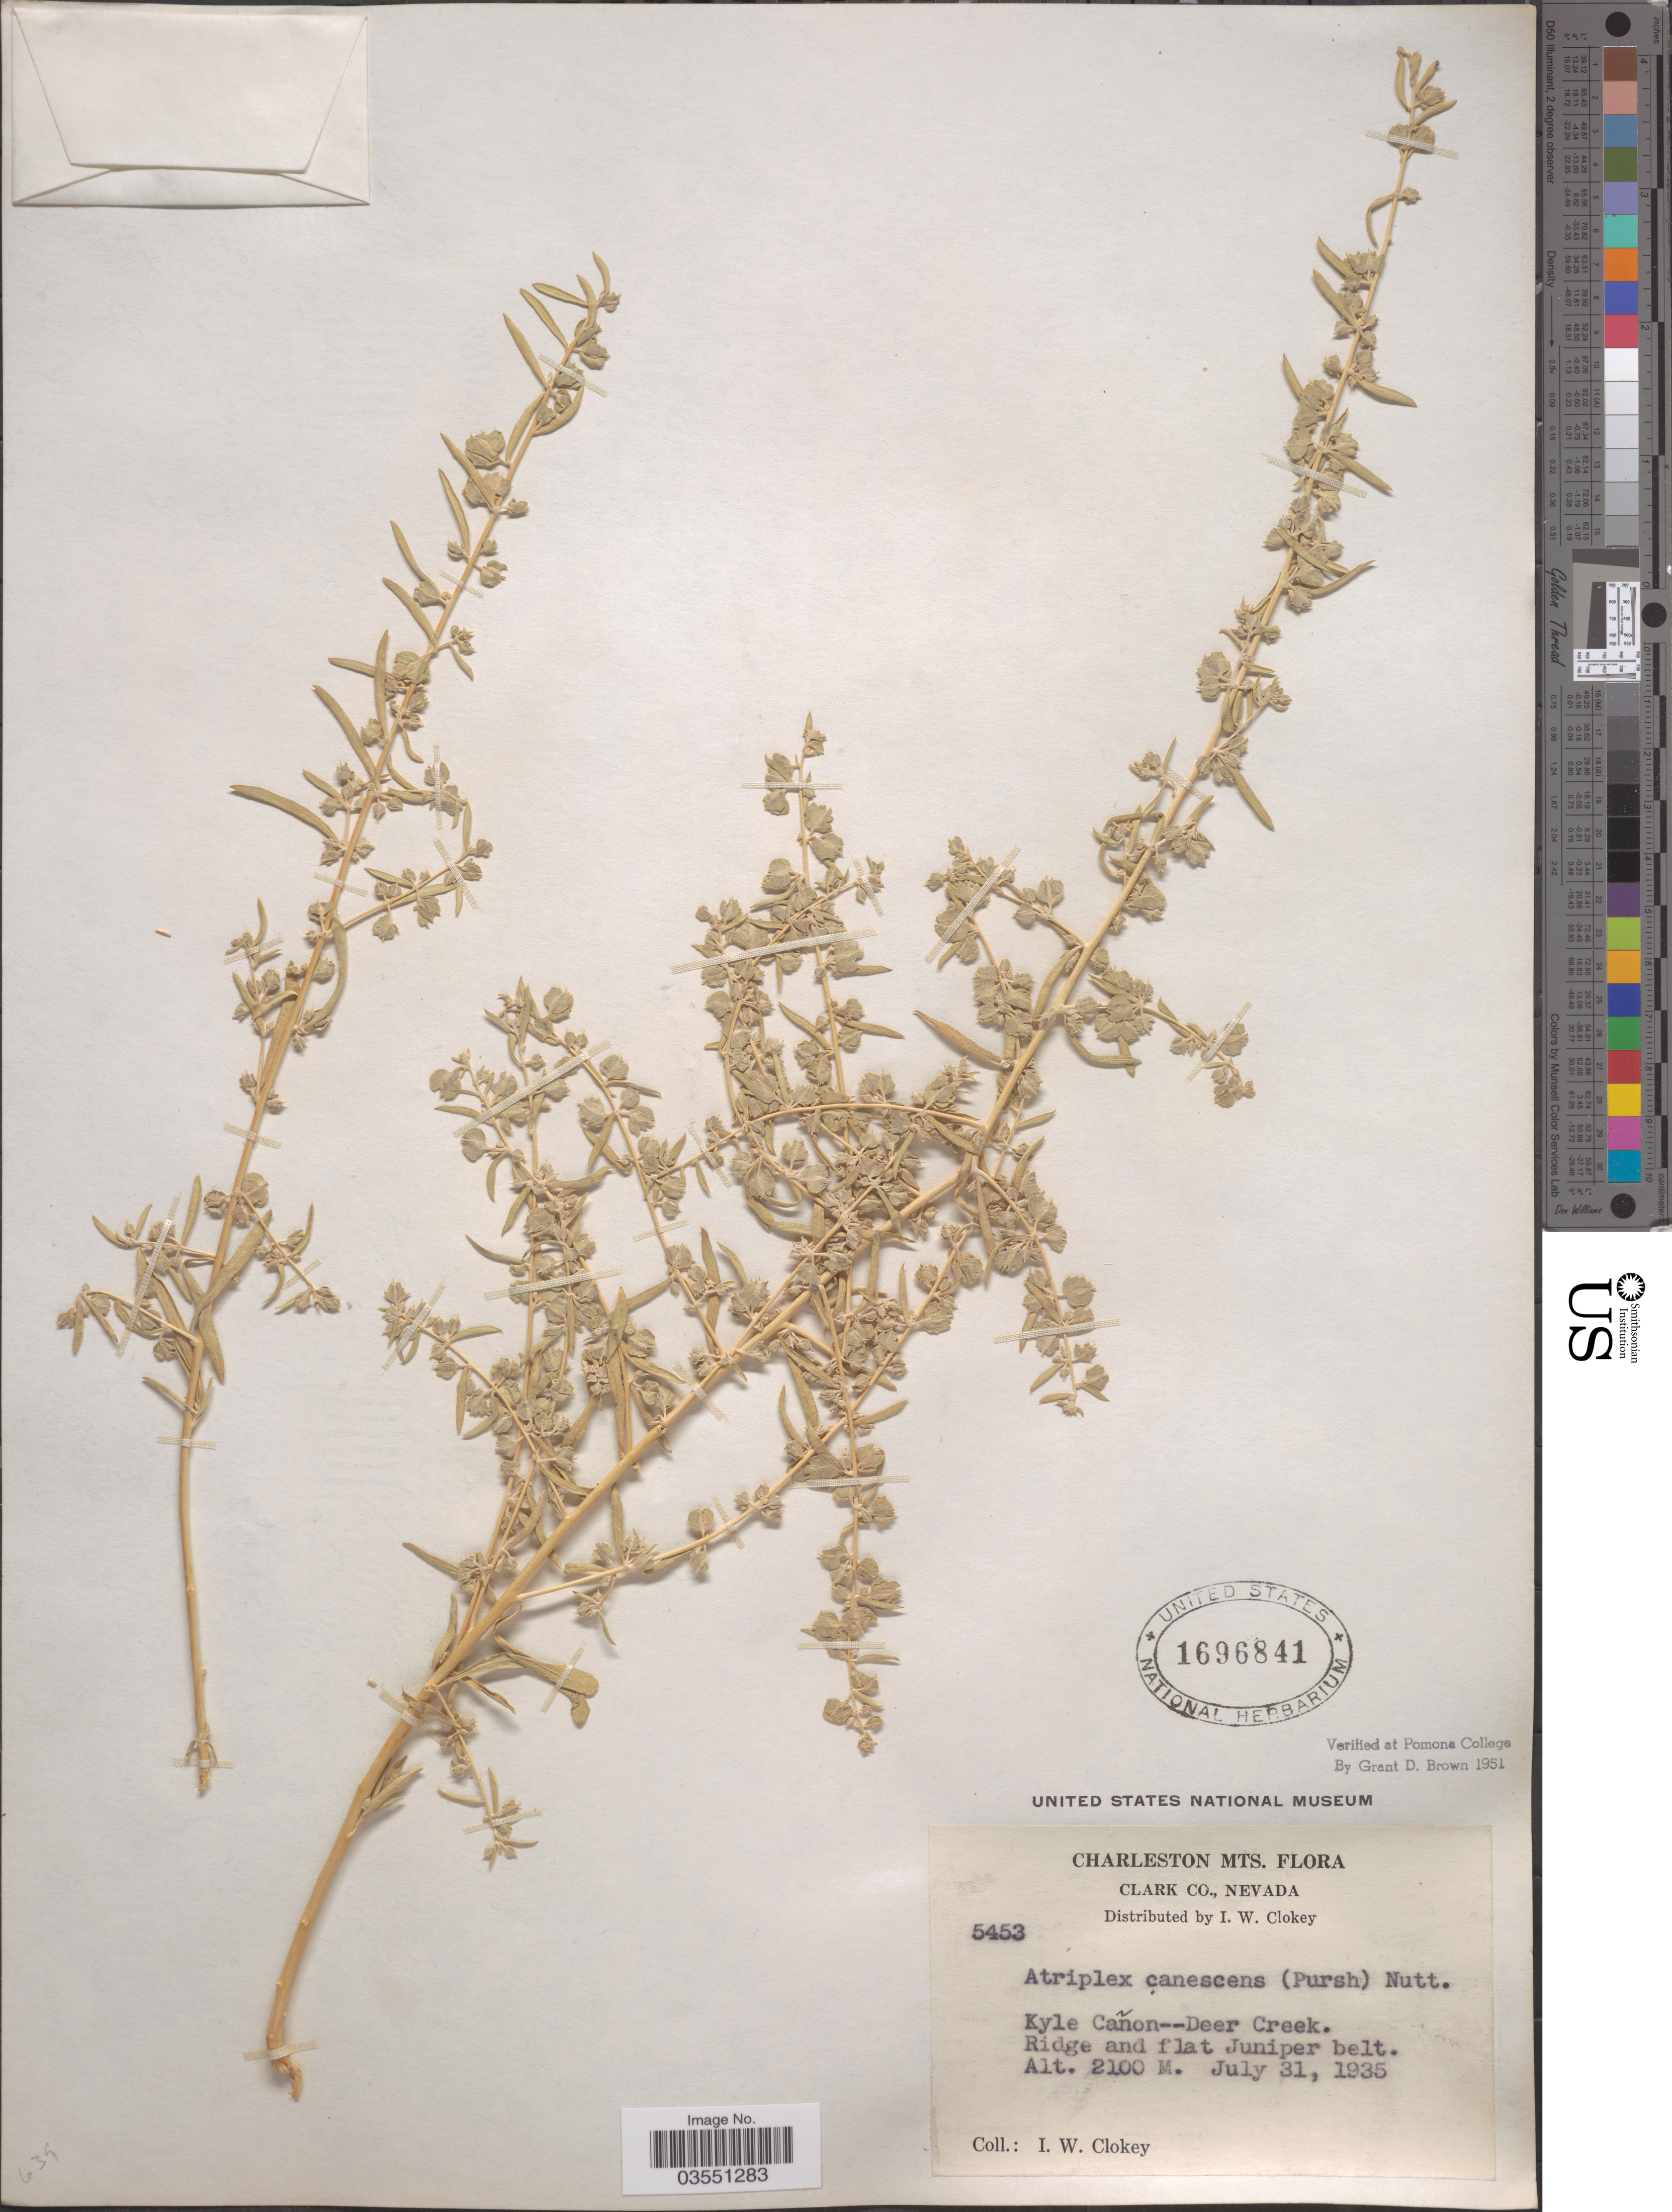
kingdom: Plantae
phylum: Tracheophyta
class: Magnoliopsida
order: Caryophyllales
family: Amaranthaceae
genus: Atriplex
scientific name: Atriplex canescens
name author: (Pursh) Nutt.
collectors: I. W. Clokey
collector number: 5453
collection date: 1935-07-31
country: United States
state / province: Nevada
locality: Charleston Mts. Clark Co. Kyle Cañon--Deer Creek. Ridge and flat Juniper belt.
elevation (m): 2100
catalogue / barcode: US 1696841